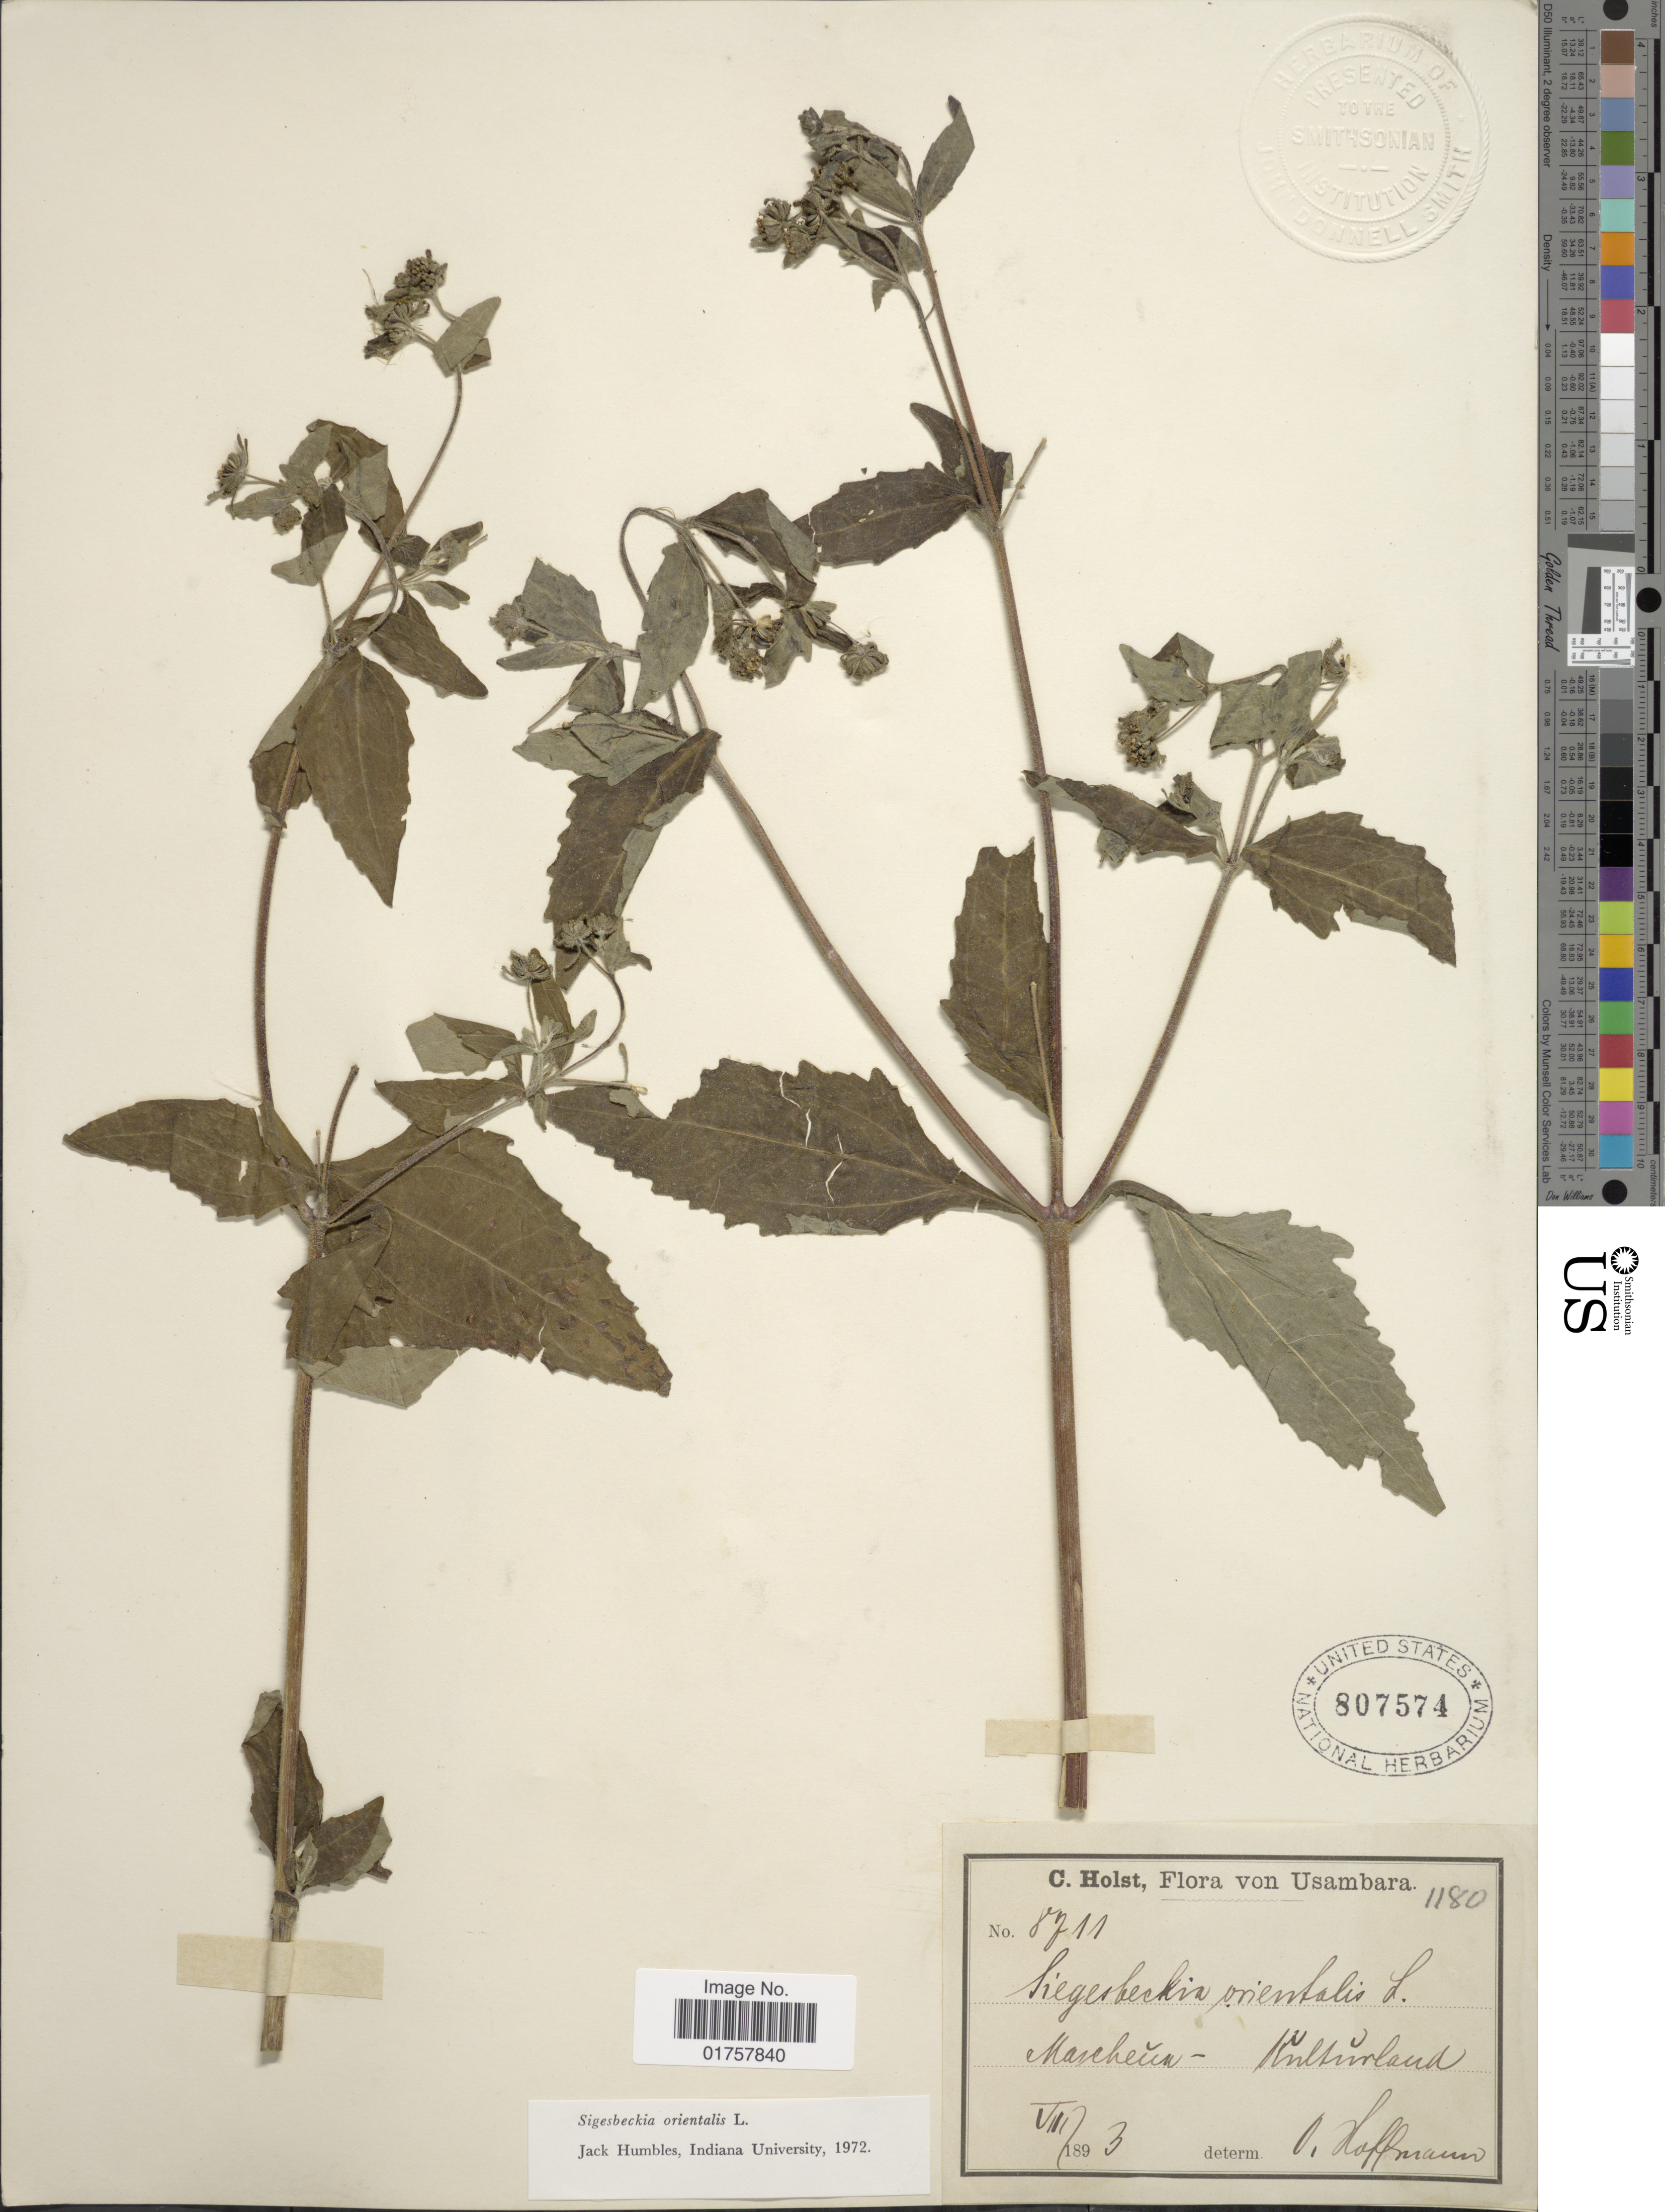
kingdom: Plantae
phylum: Tracheophyta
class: Magnoliopsida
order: Asterales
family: Asteraceae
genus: Sigesbeckia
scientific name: Sigesbeckia orientalis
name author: L.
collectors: C. H. Holst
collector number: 8711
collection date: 1893-08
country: Tanzania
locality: Usambara, Marcheun - Kulturland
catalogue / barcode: US 807574